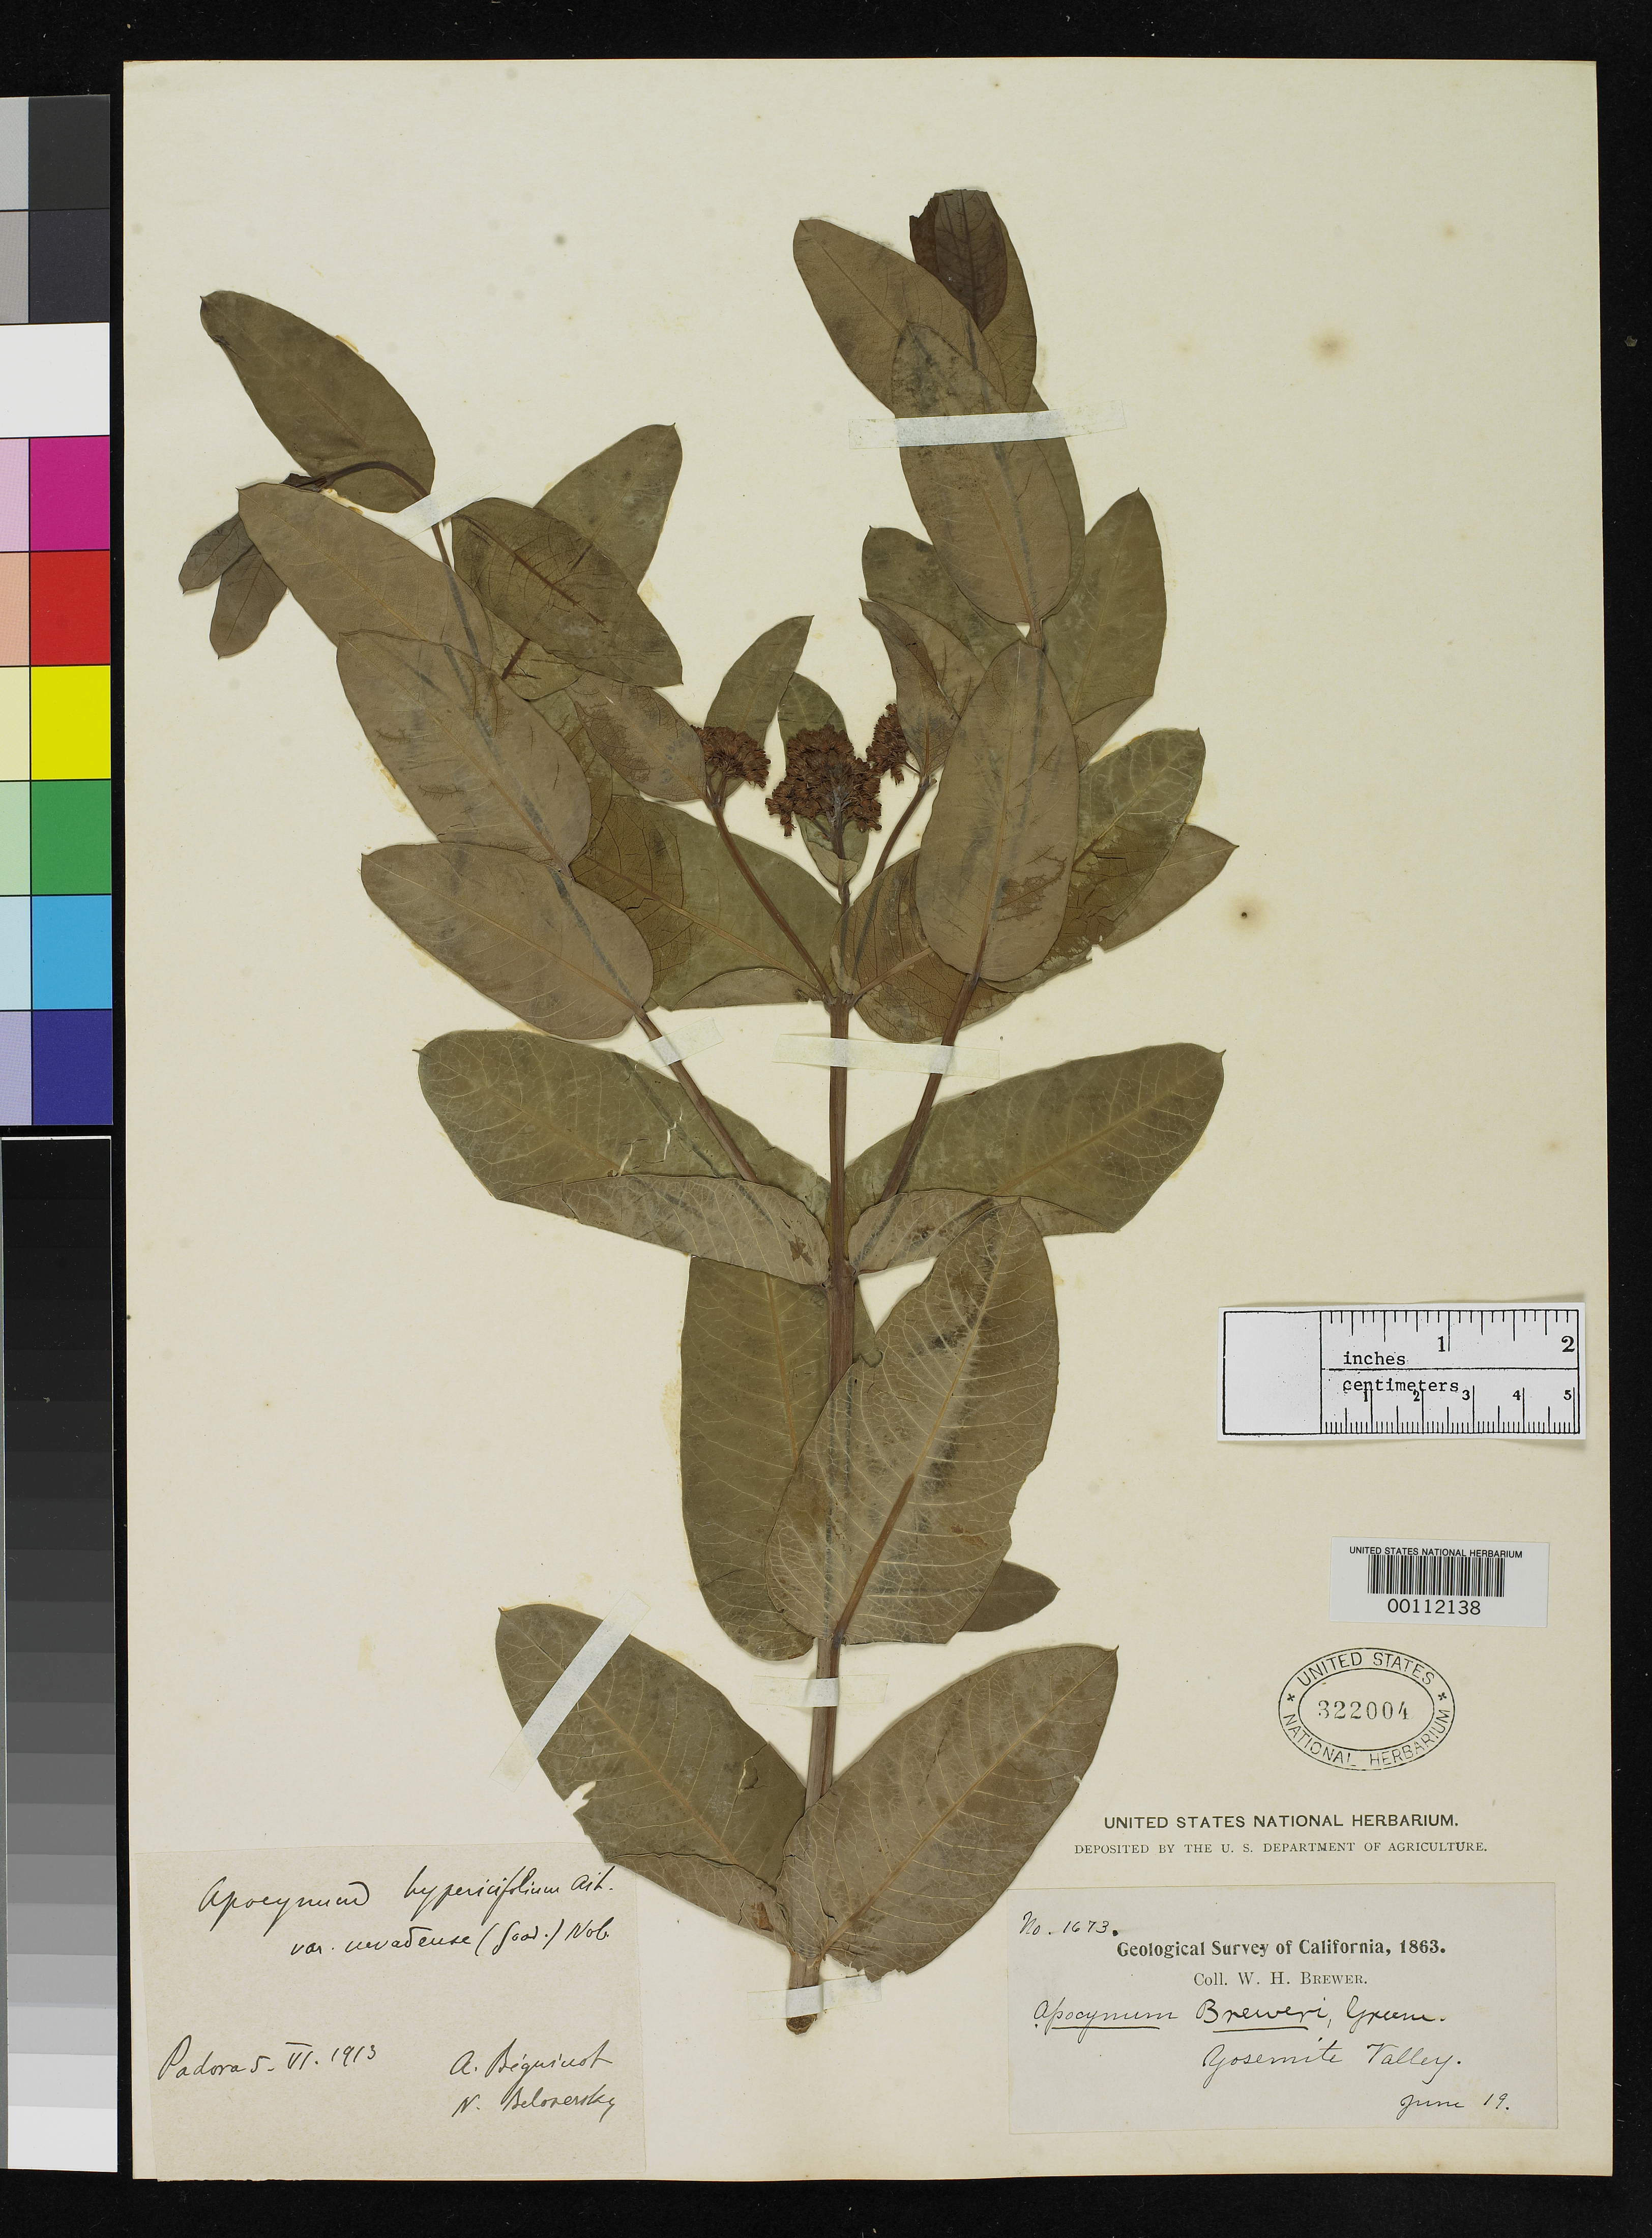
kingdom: Plantae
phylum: Tracheophyta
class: Magnoliopsida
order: Gentianales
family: Apocynaceae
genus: Apocynum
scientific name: Apocynum breweri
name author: Greene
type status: Holotype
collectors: W. H. Brewer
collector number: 1673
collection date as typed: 19 Jun 1863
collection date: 1863-06-19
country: United States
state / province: California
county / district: Mariposa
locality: Yosemite National Park, Yosemite Valley.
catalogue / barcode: US 322004